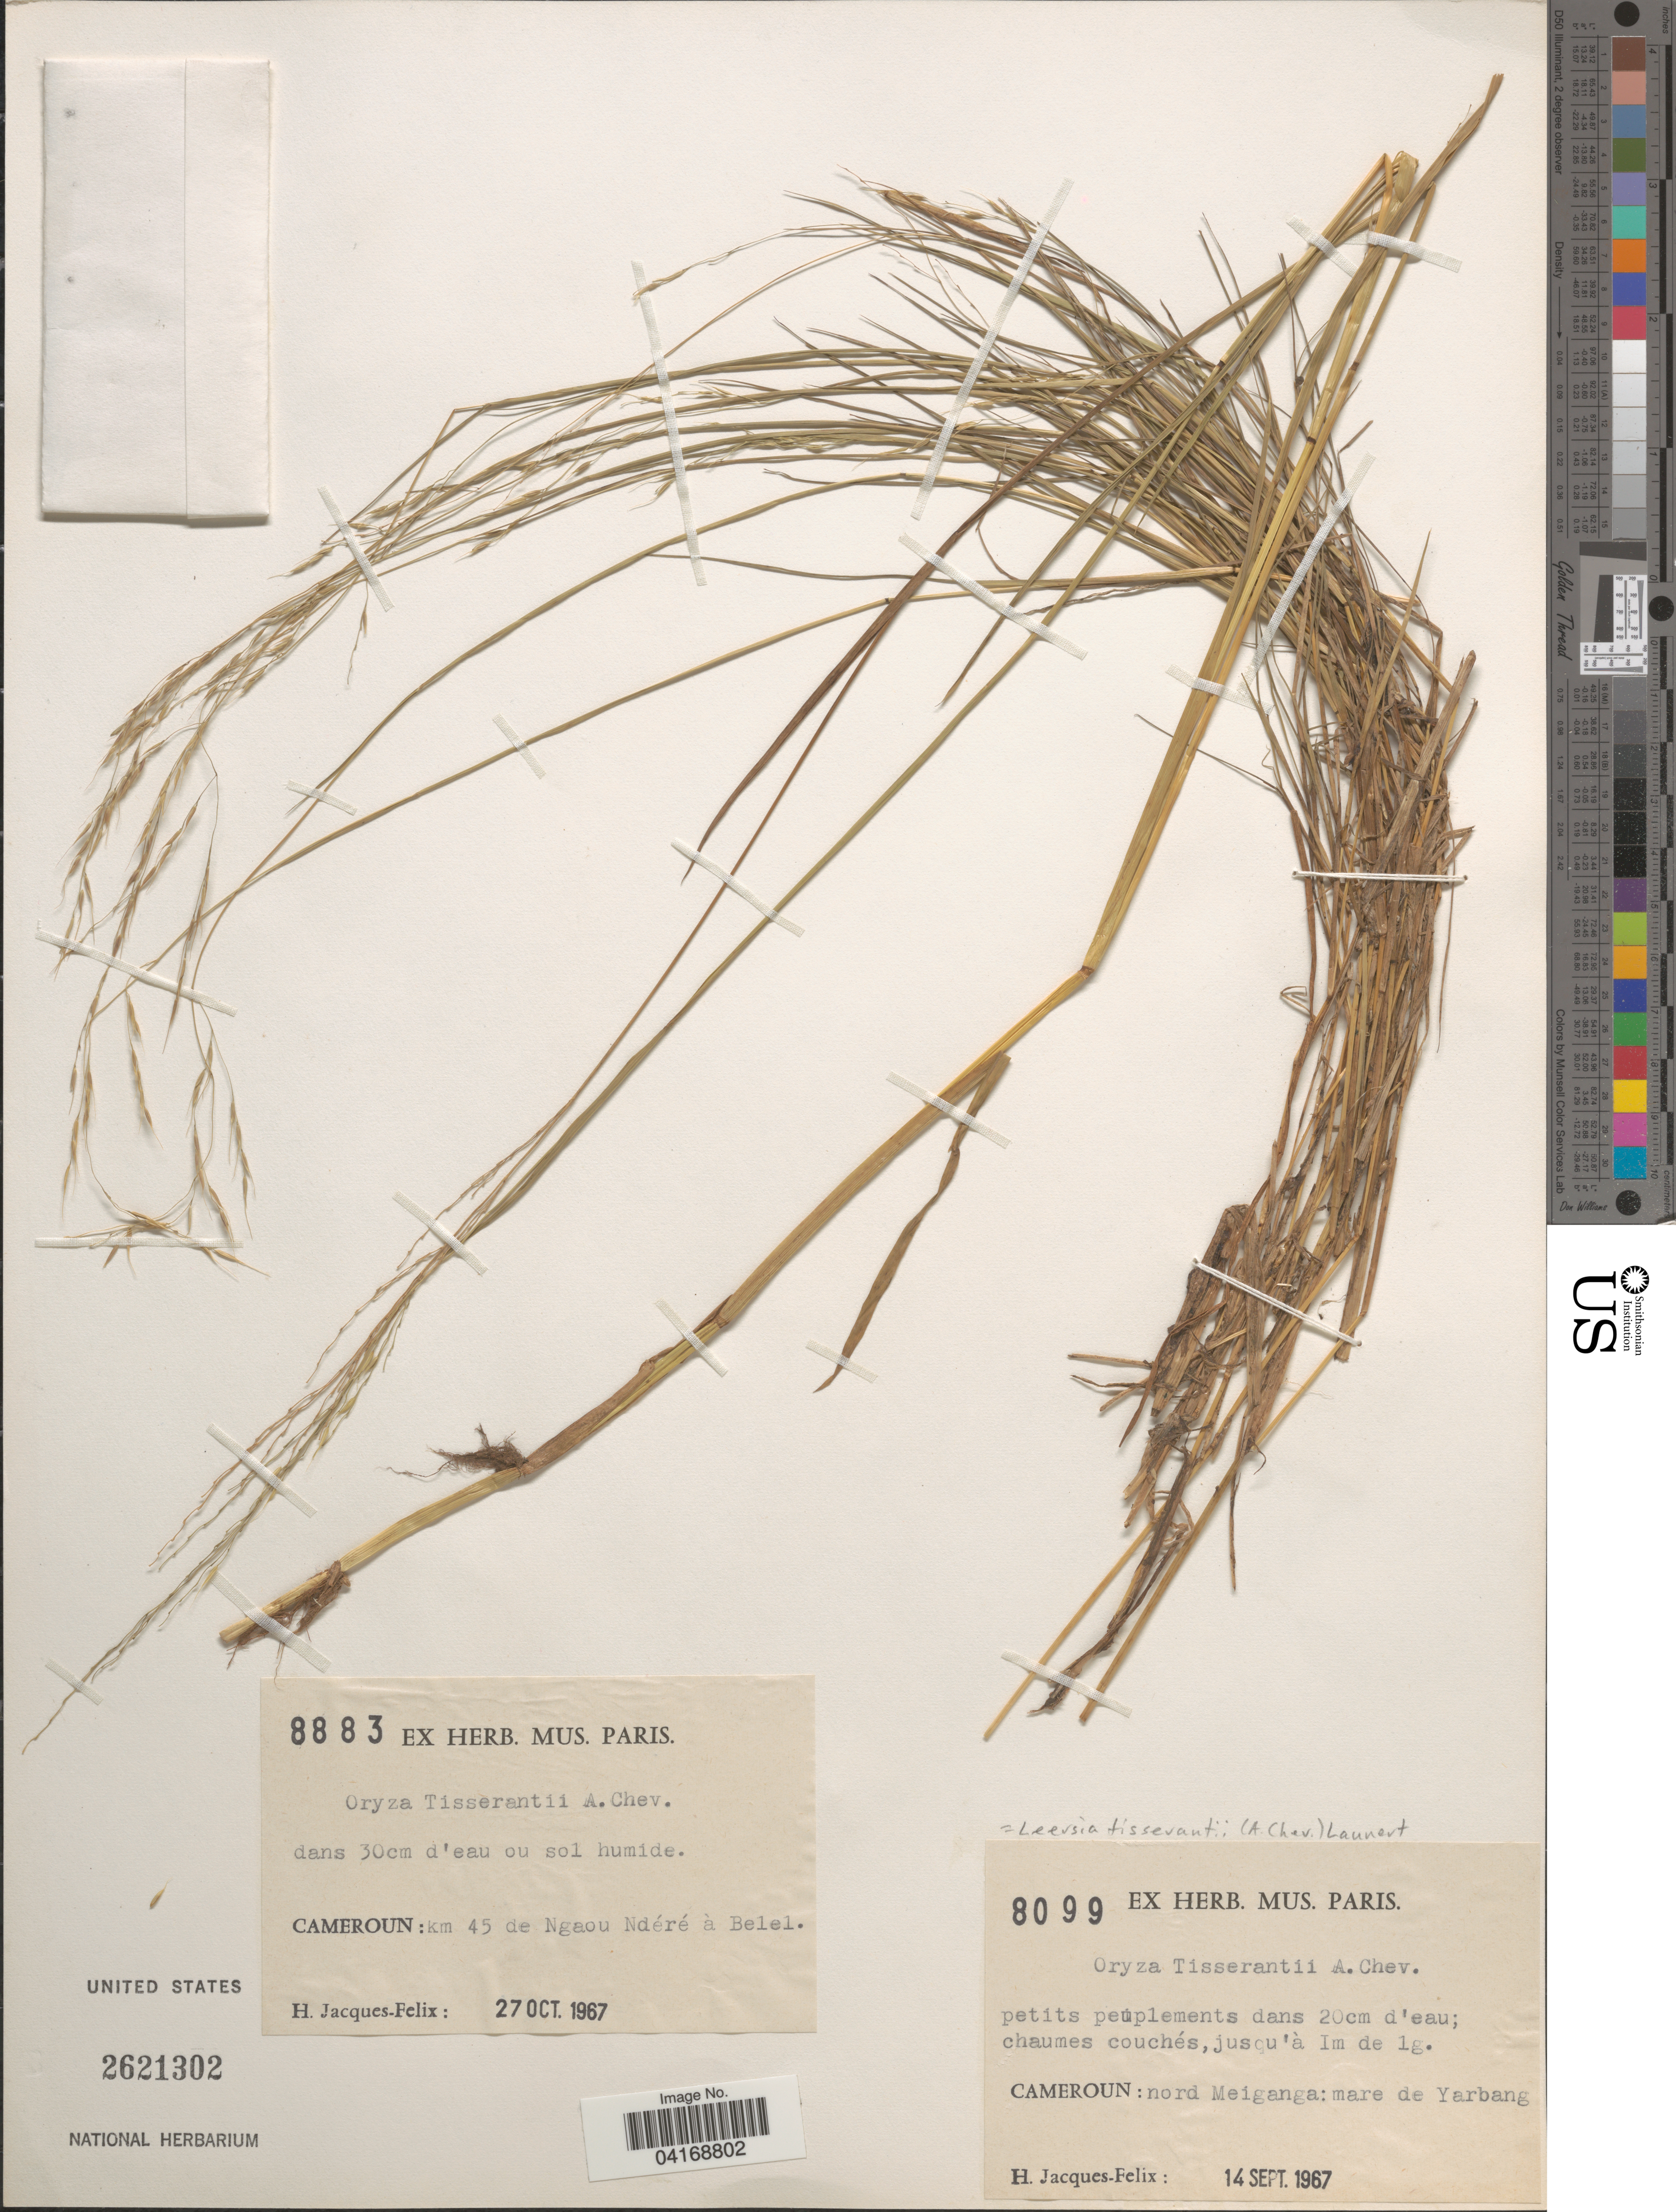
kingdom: Plantae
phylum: Tracheophyta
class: Liliopsida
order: Poales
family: Poaceae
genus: Leersia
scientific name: Leersia tisserantii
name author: (A. Chev.) Launert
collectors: H. Jacques-Félix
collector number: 8883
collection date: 1967-10-27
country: Cameroon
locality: Cameroun: km 45 de Ngaou Ndéré à Belel.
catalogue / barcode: US 2621302